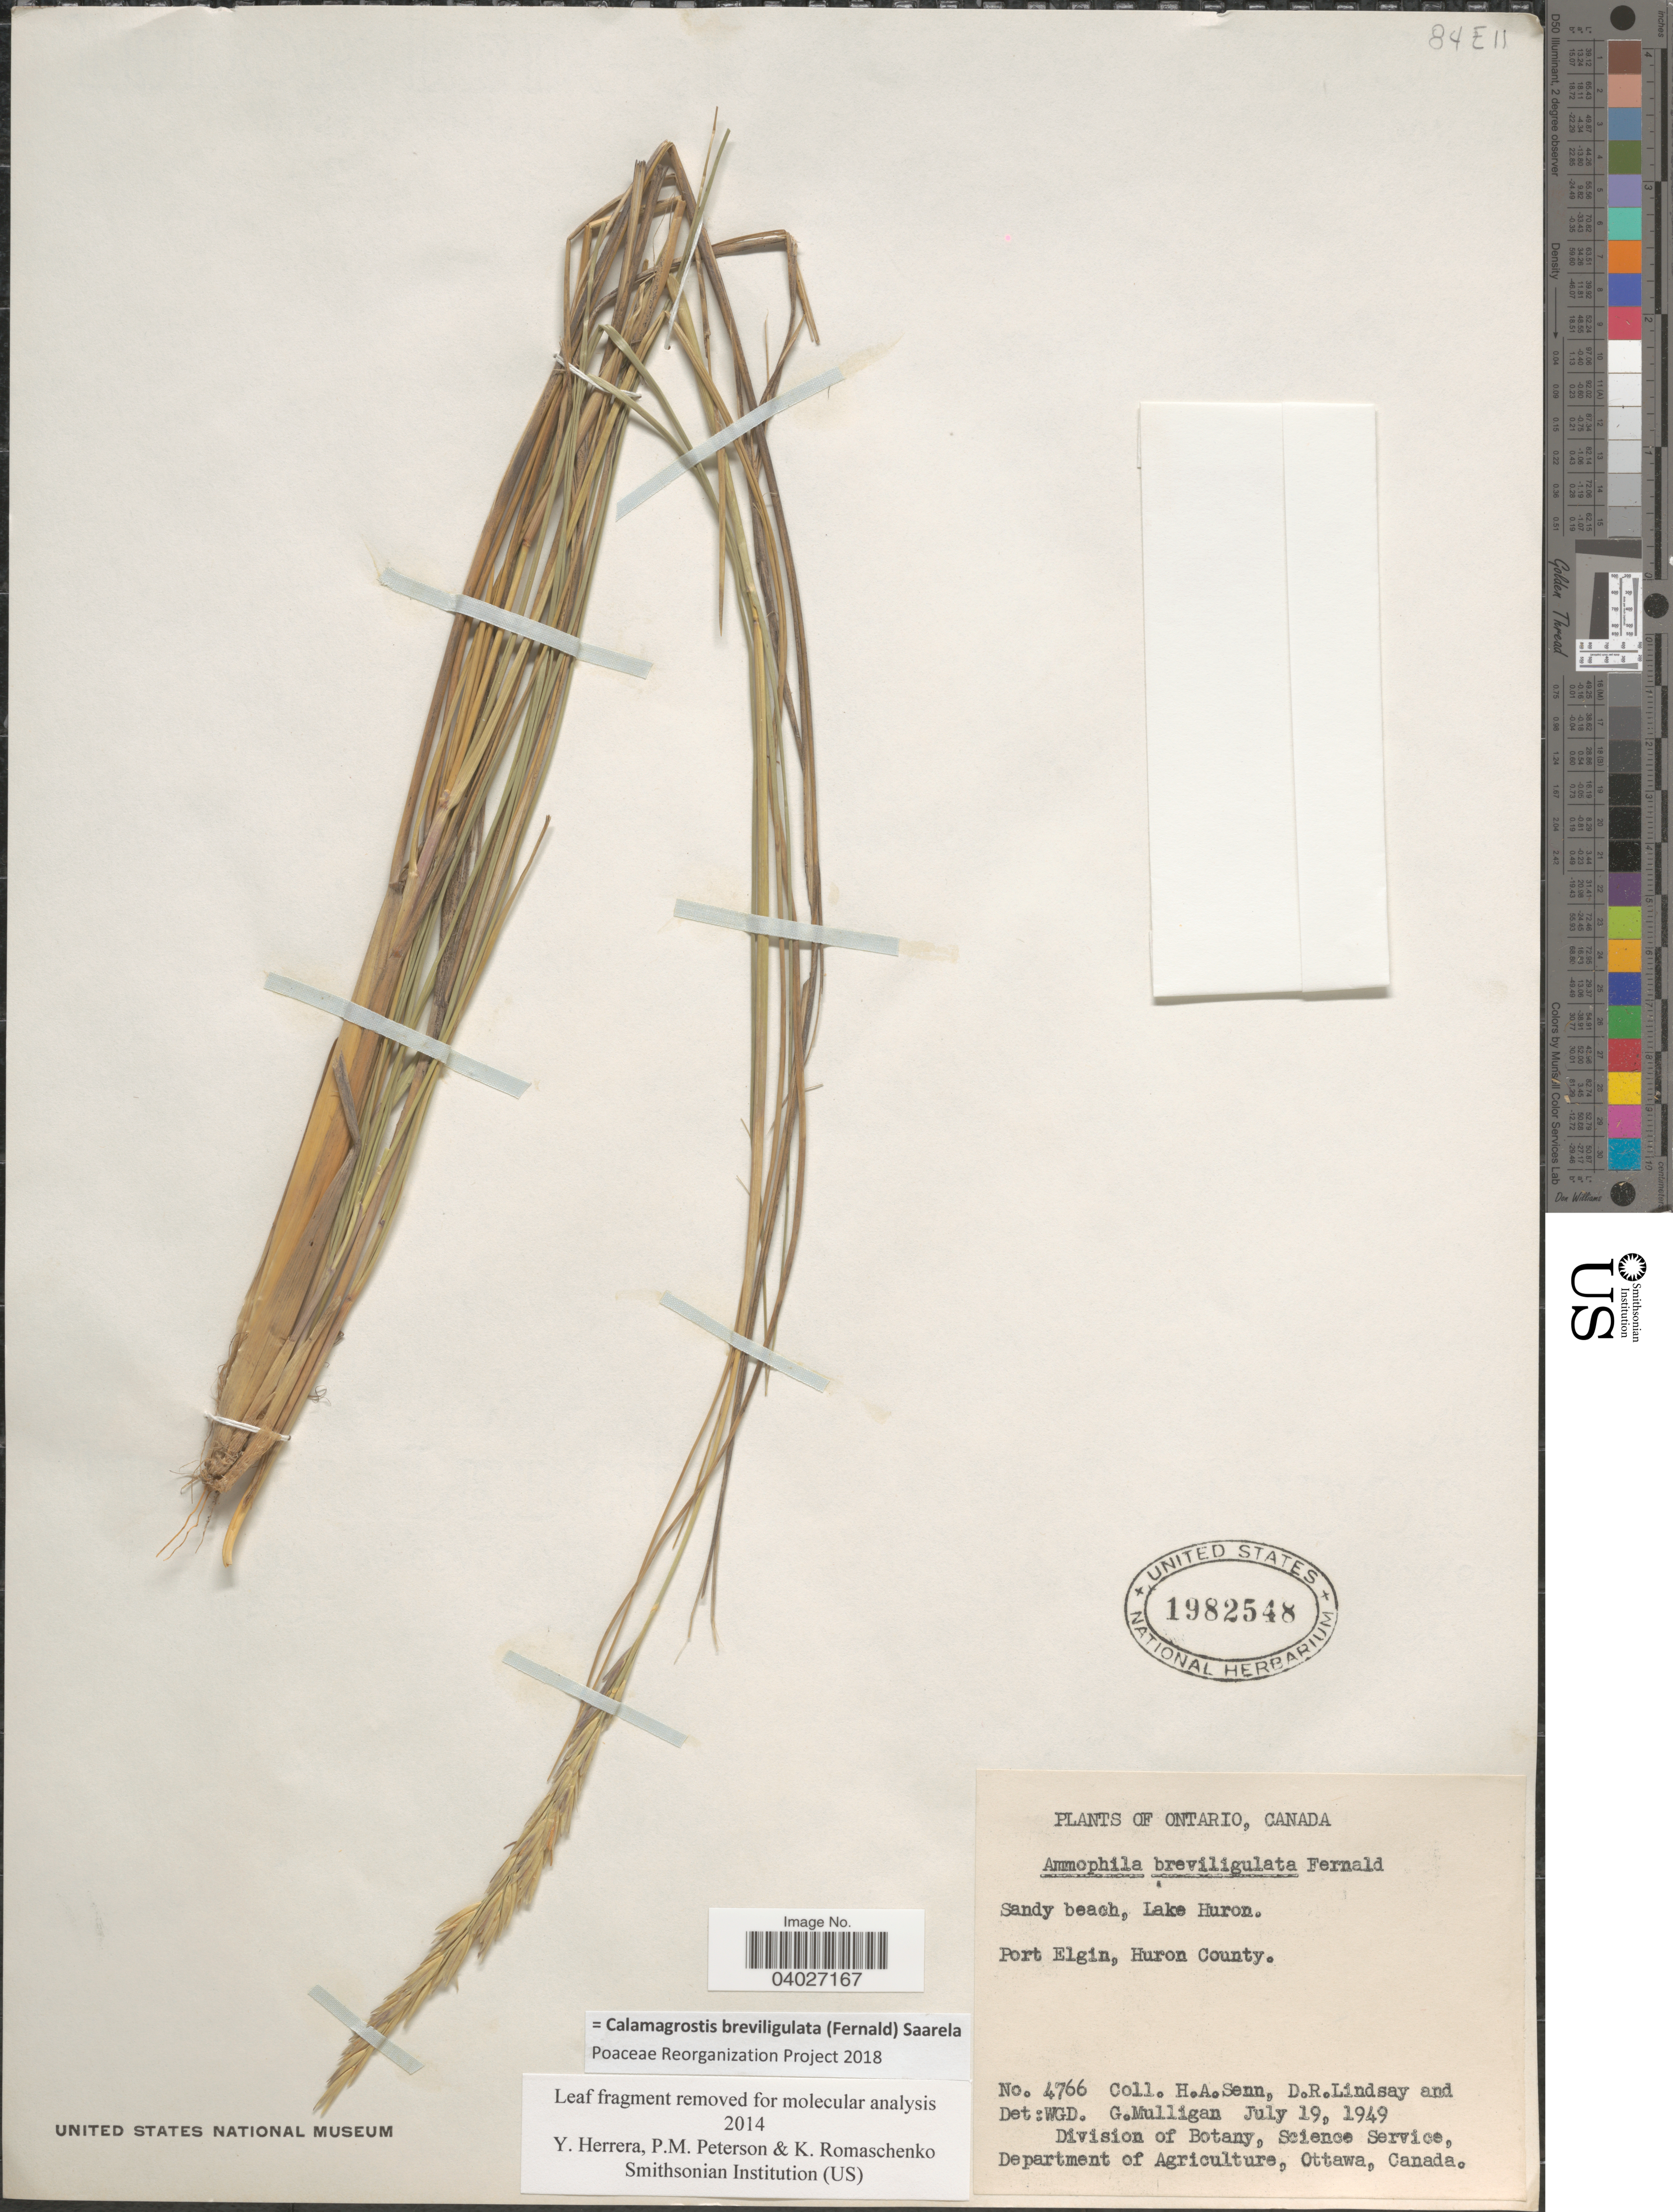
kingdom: Plantae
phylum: Tracheophyta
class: Liliopsida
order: Poales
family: Poaceae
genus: Calamagrostis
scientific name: Calamagrostis breviligulata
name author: (Fernald) Saarela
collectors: H. Senn, D. Lindsay & G. Mulligan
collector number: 4766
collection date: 1949-07-19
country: Canada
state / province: Ontario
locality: Sandy beach, Lake Huron. Port Elgin, Huron County.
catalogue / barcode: US 1982548